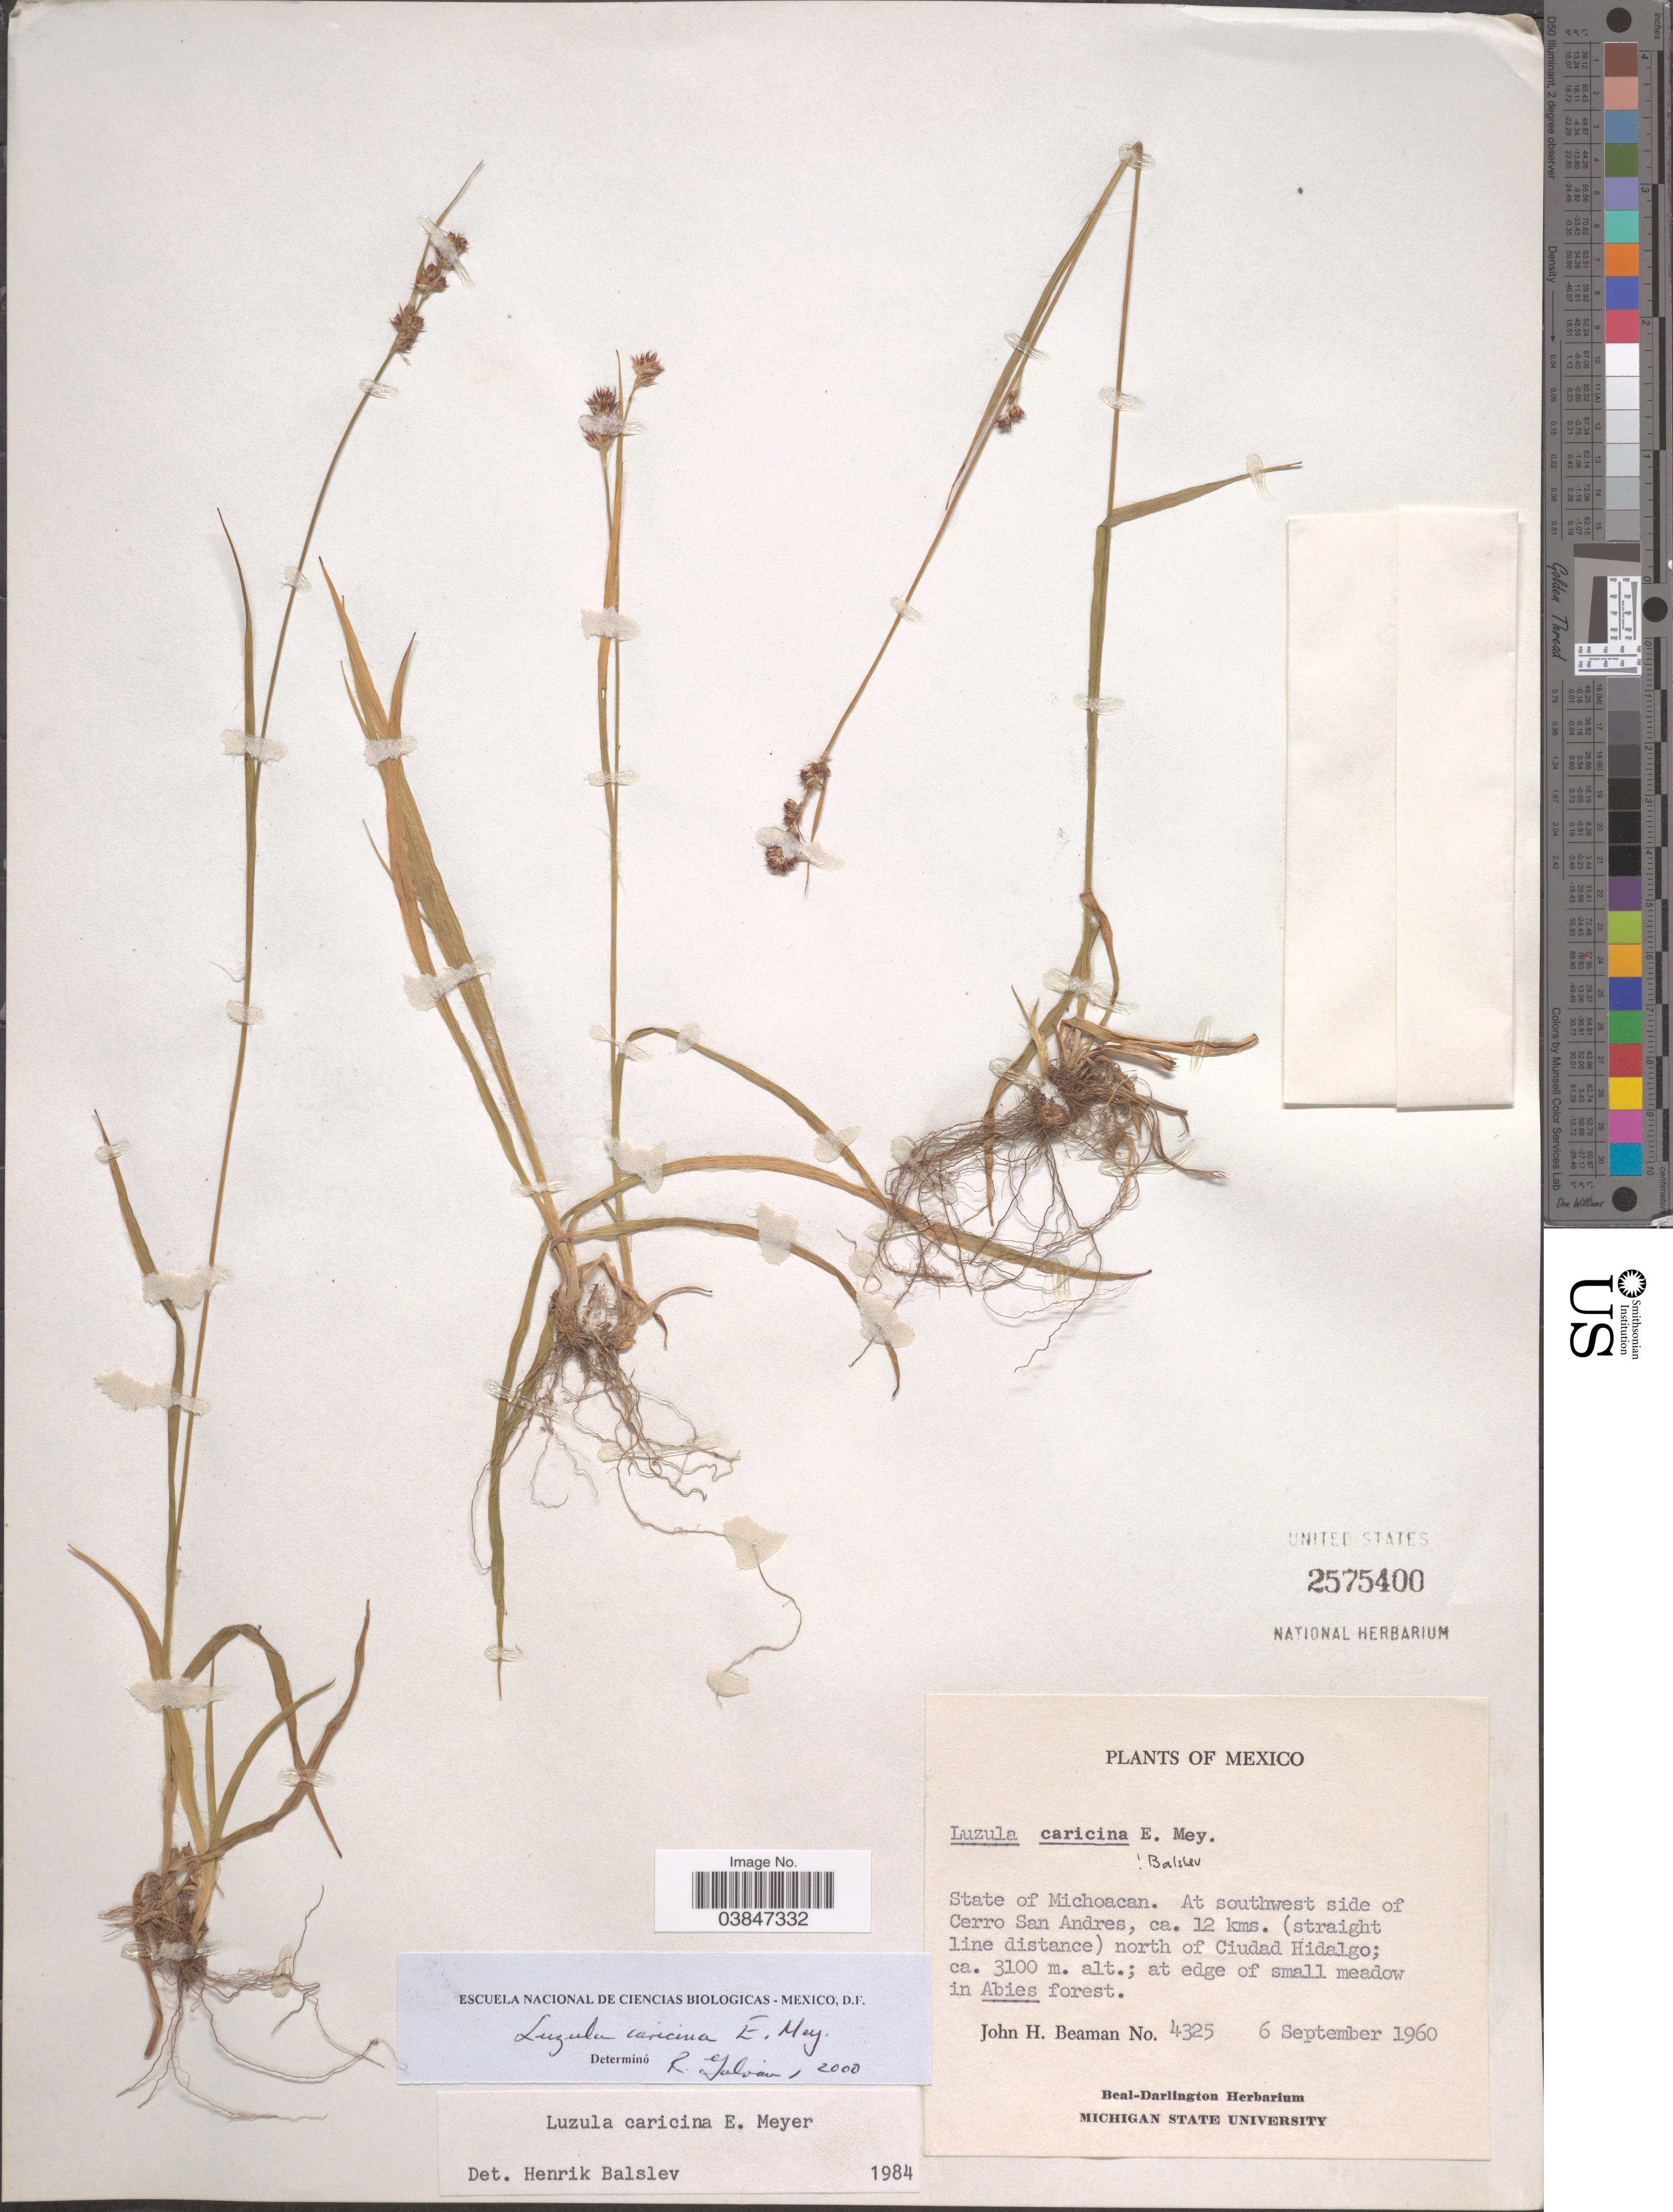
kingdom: Plantae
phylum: Tracheophyta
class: Liliopsida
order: Poales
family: Juncaceae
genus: Luzula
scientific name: Luzula caricina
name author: E. Mey.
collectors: J. H. Beaman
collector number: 4325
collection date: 1960-09-06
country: Mexico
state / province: Michoacán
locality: At southwest side of Cerro San Andres, ca. 12 kms. (straight line distance) north of Ciudad Hidalgo; at edge of small meadow in Abies forest.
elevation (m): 3100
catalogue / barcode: US 2575400